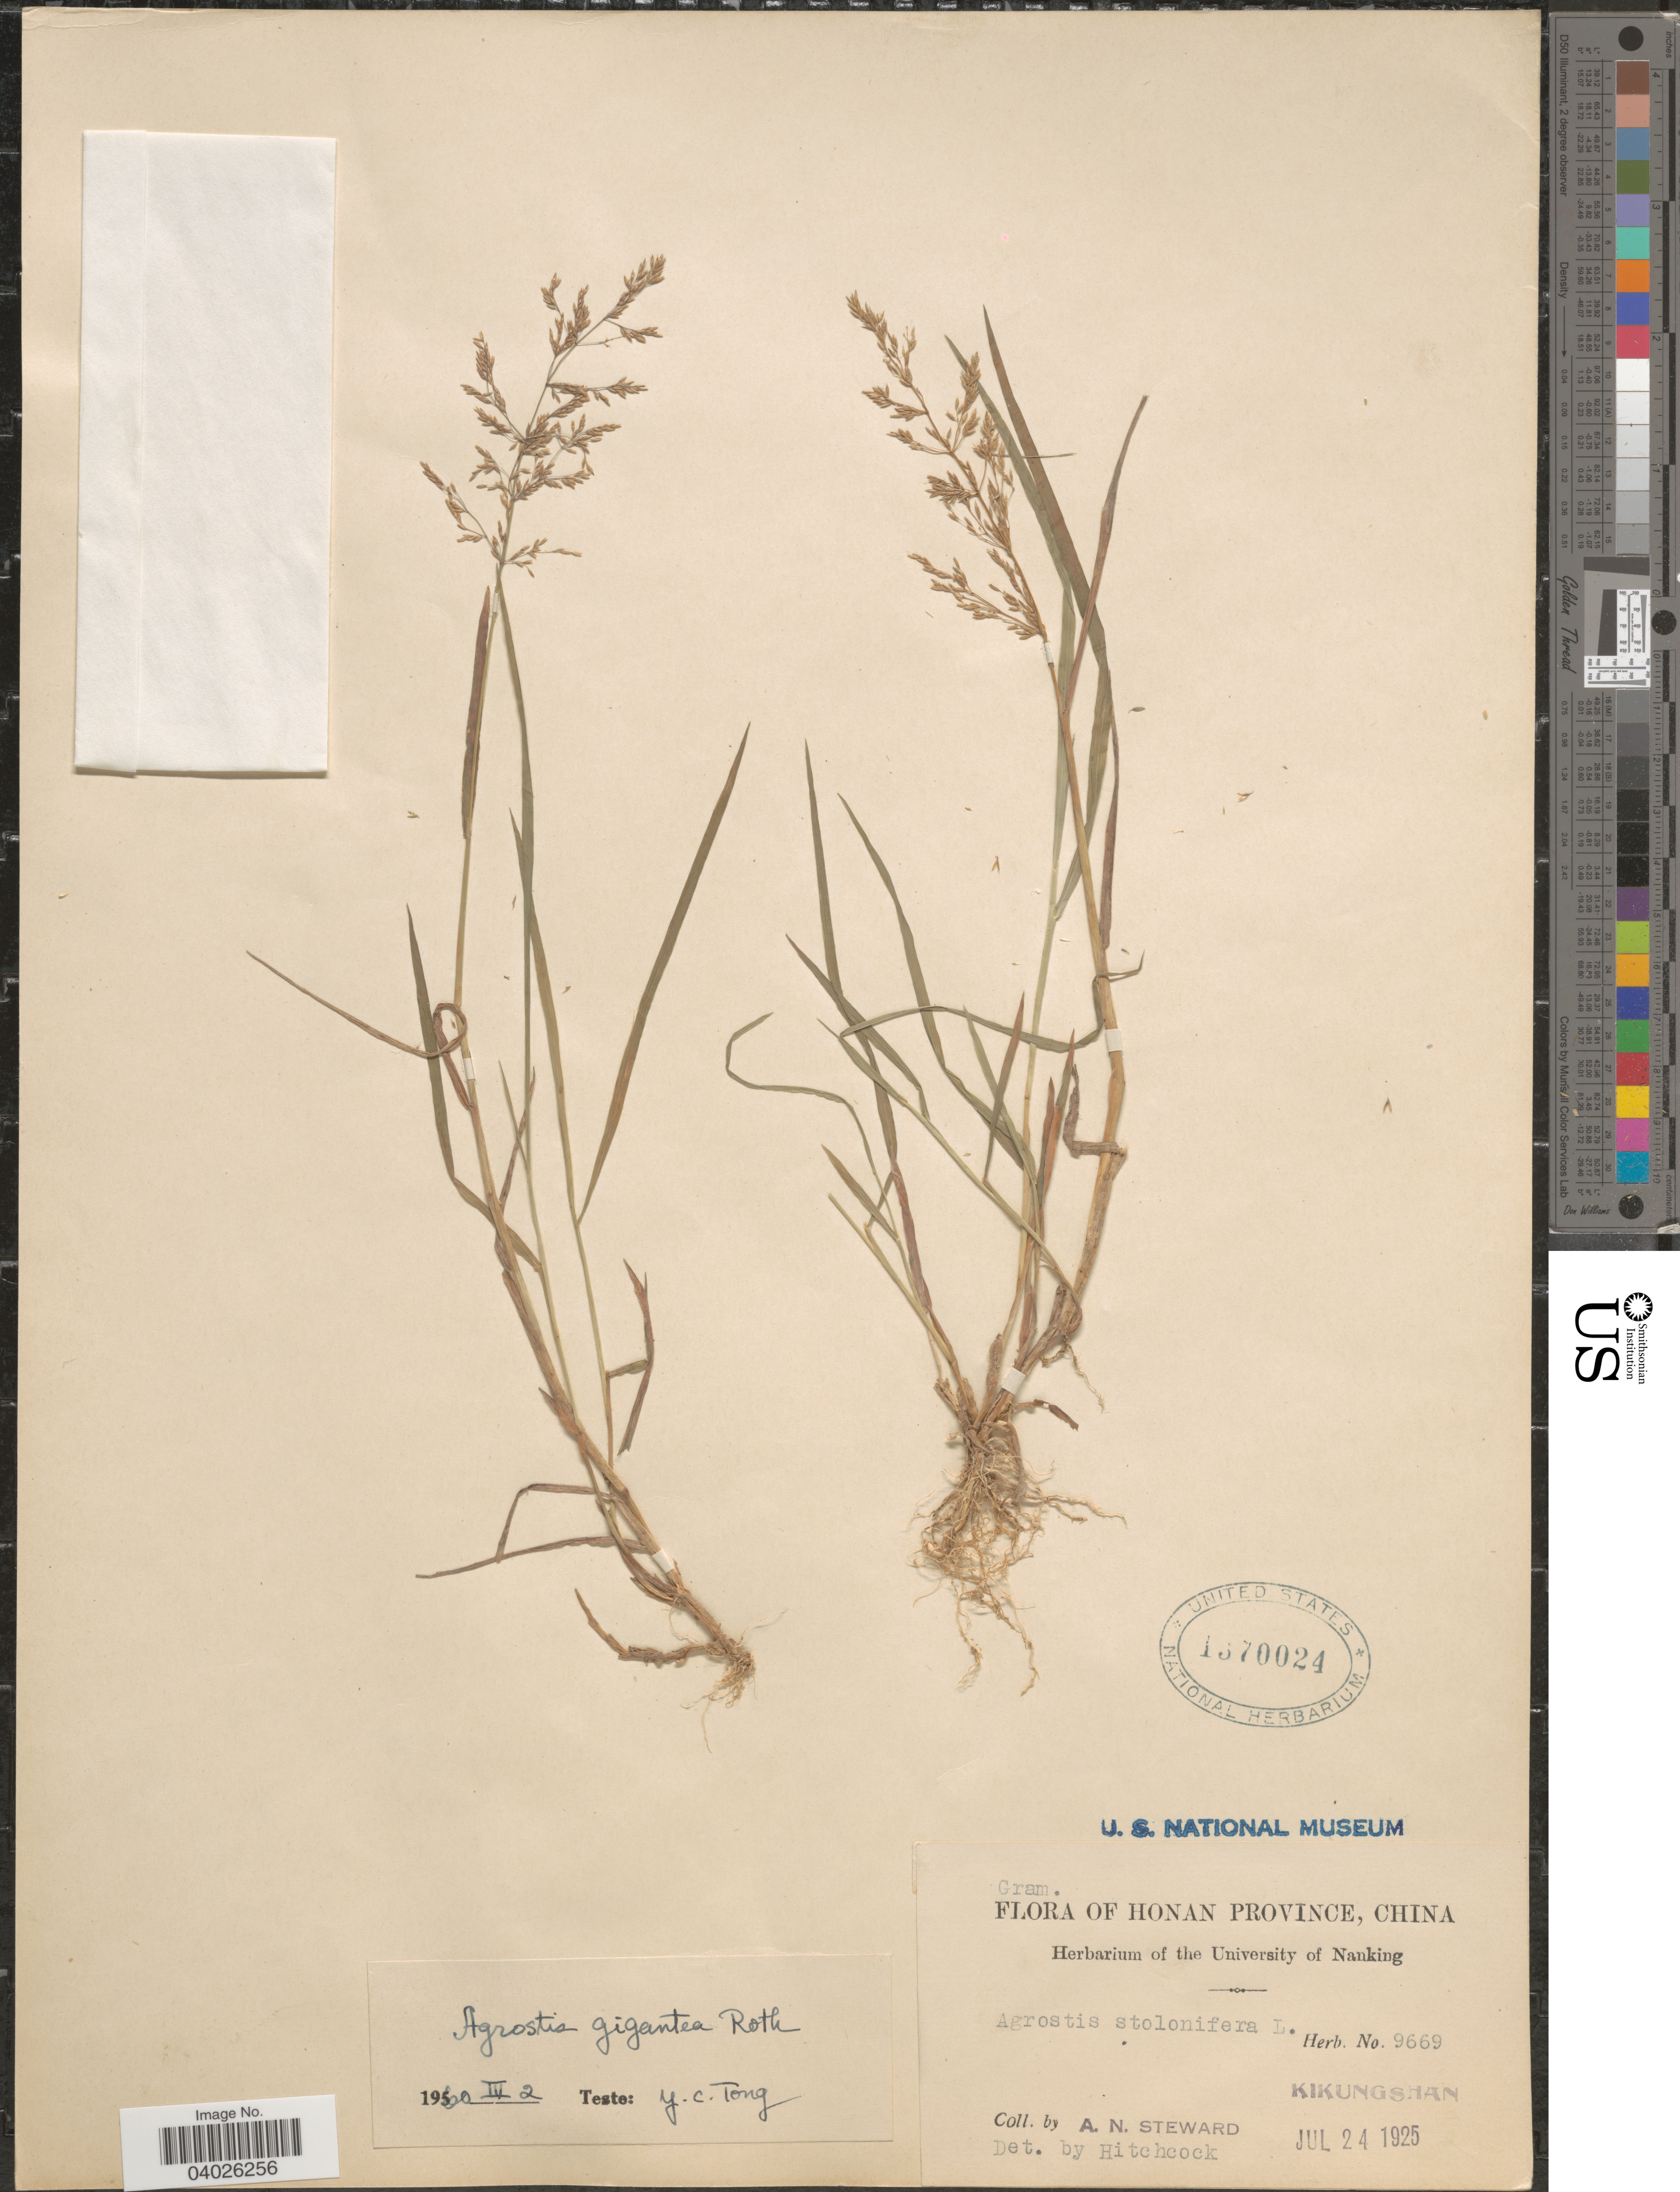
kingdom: Plantae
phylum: Tracheophyta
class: Liliopsida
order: Poales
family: Poaceae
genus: Agrostis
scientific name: Agrostis gigantea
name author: Roth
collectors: A. N. Steward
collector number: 9669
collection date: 1925-07-24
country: China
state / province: Henan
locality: Honan Province. Kikungshan.